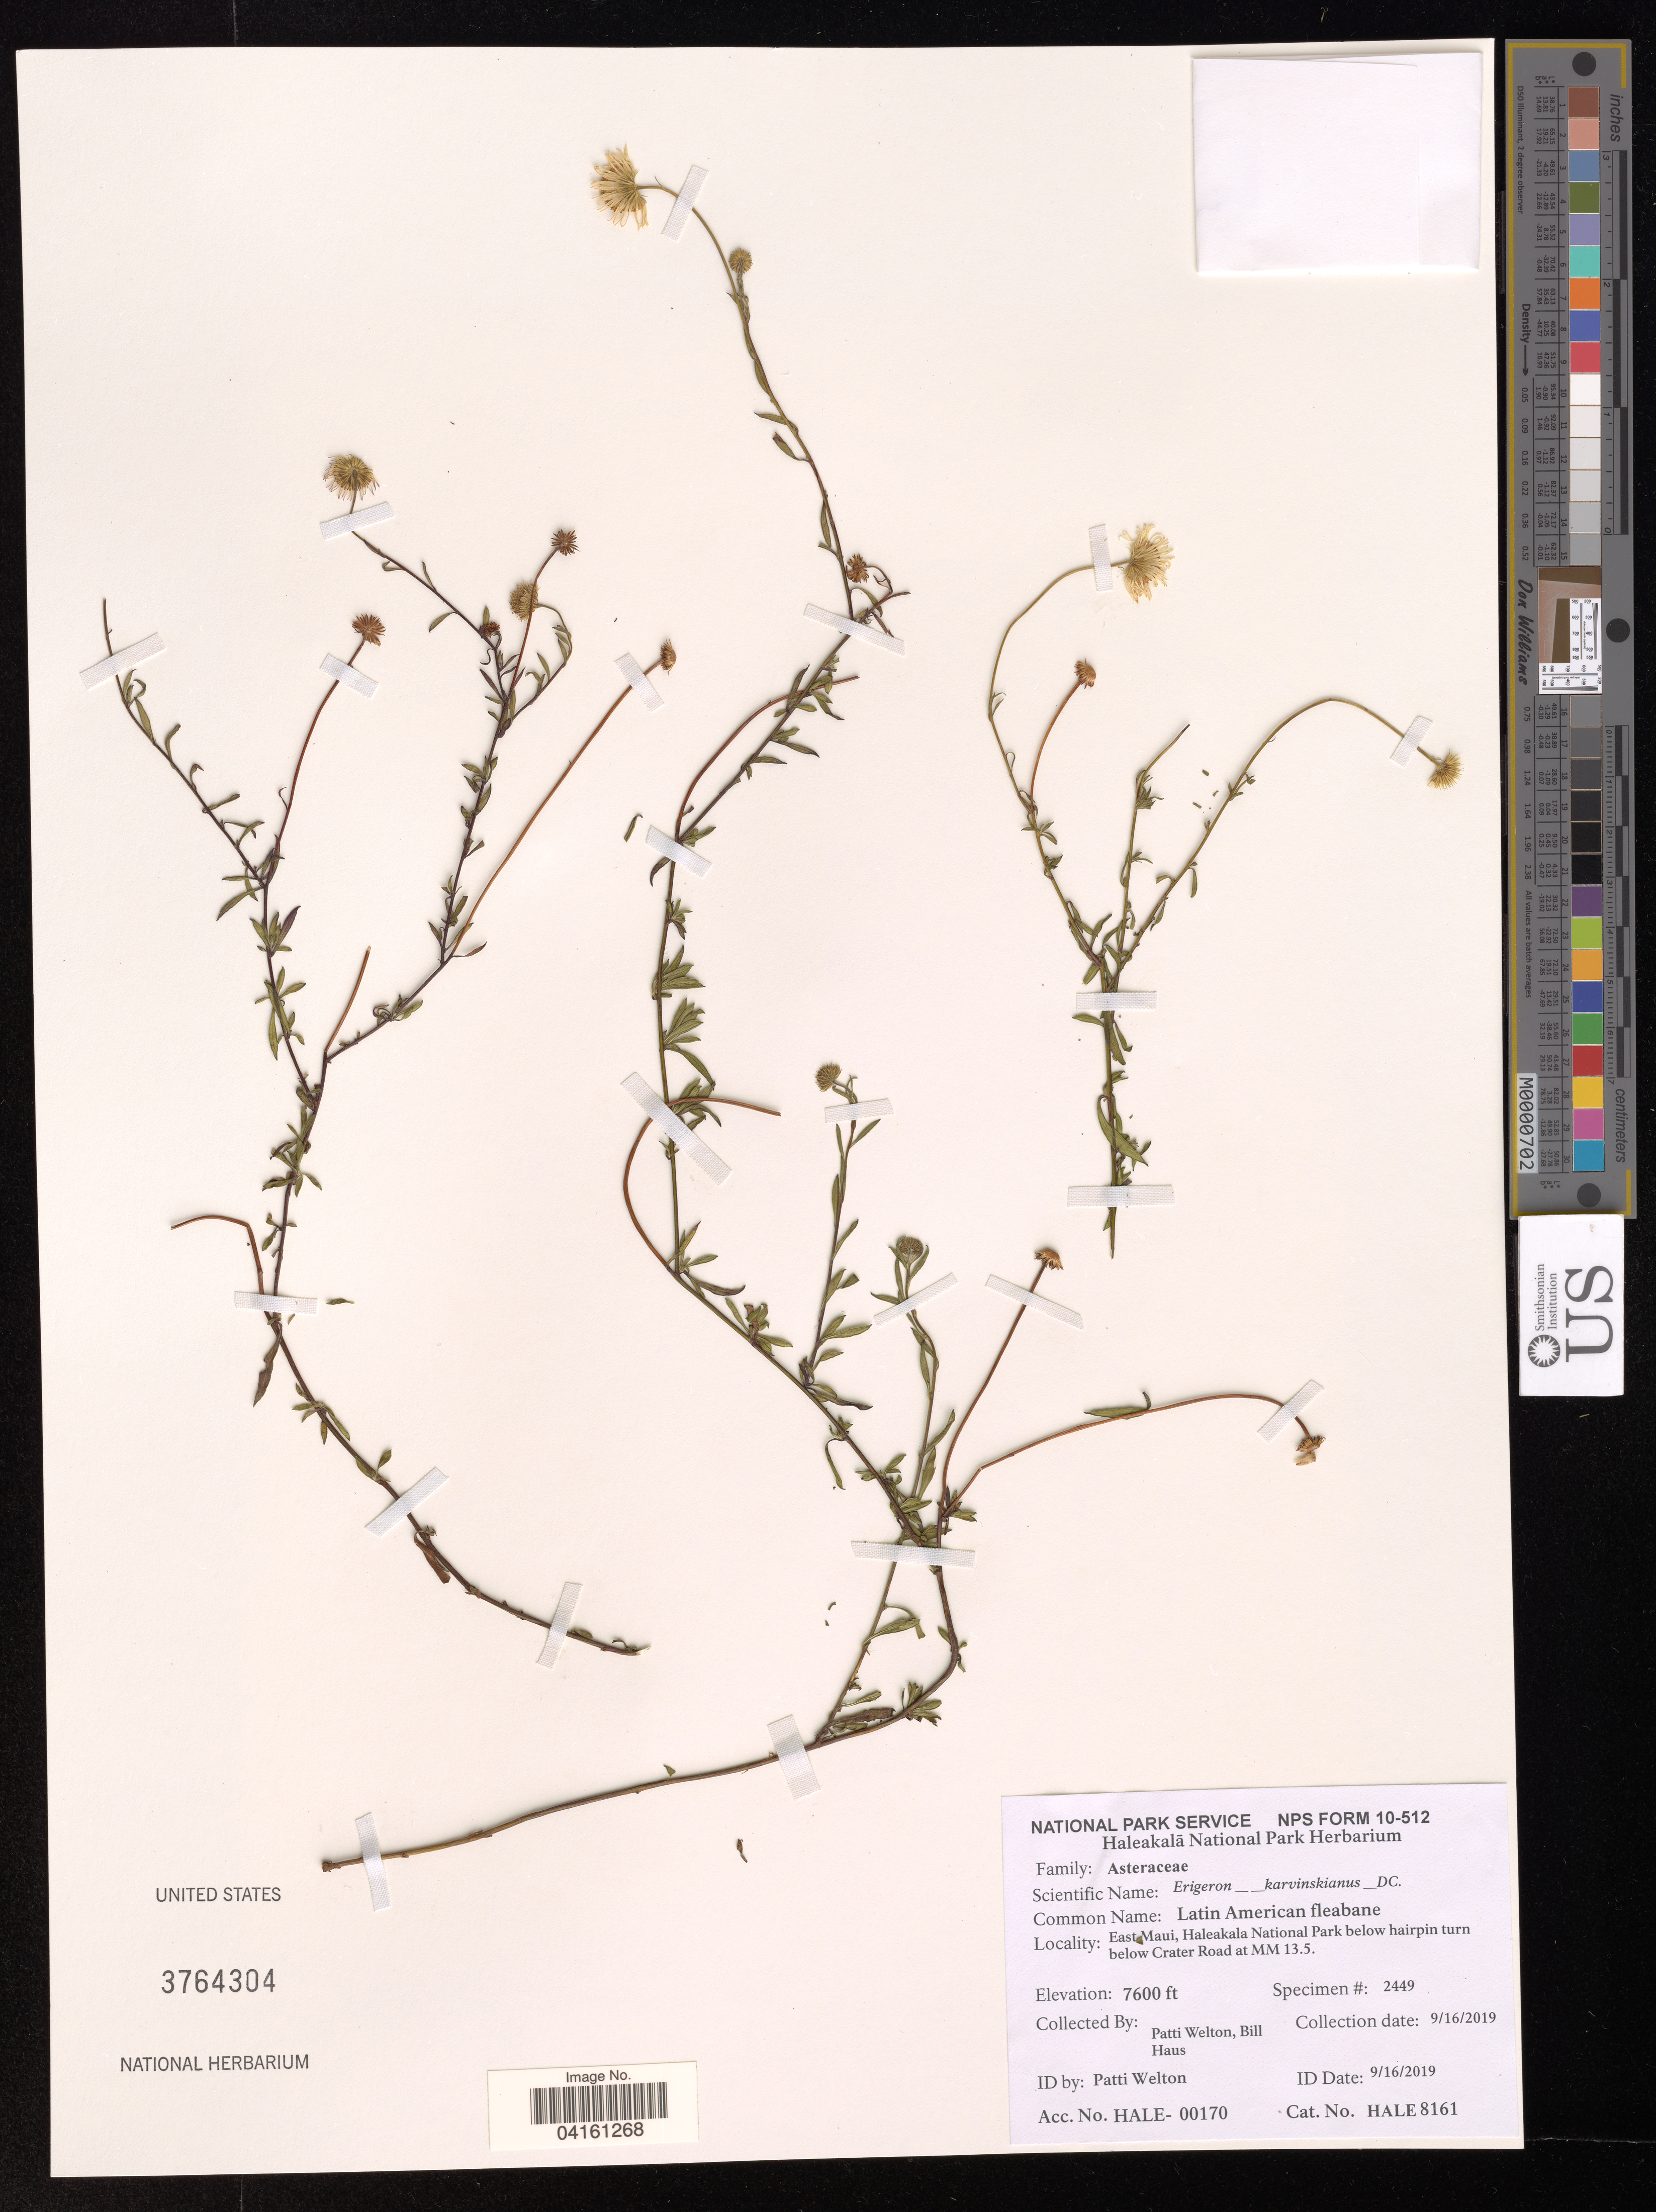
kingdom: Plantae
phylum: Tracheophyta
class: Magnoliopsida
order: Asterales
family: Asteraceae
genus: Erigeron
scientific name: Erigeron karvinskianus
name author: DC.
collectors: P. Welton & B. Haus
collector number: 2449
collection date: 2019-09-16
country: United States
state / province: Hawaii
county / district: Maui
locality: East Maui, Haleakala National Park below hairpin turn below Crater Road at MM 13.5.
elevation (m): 2316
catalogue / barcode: US 3764304